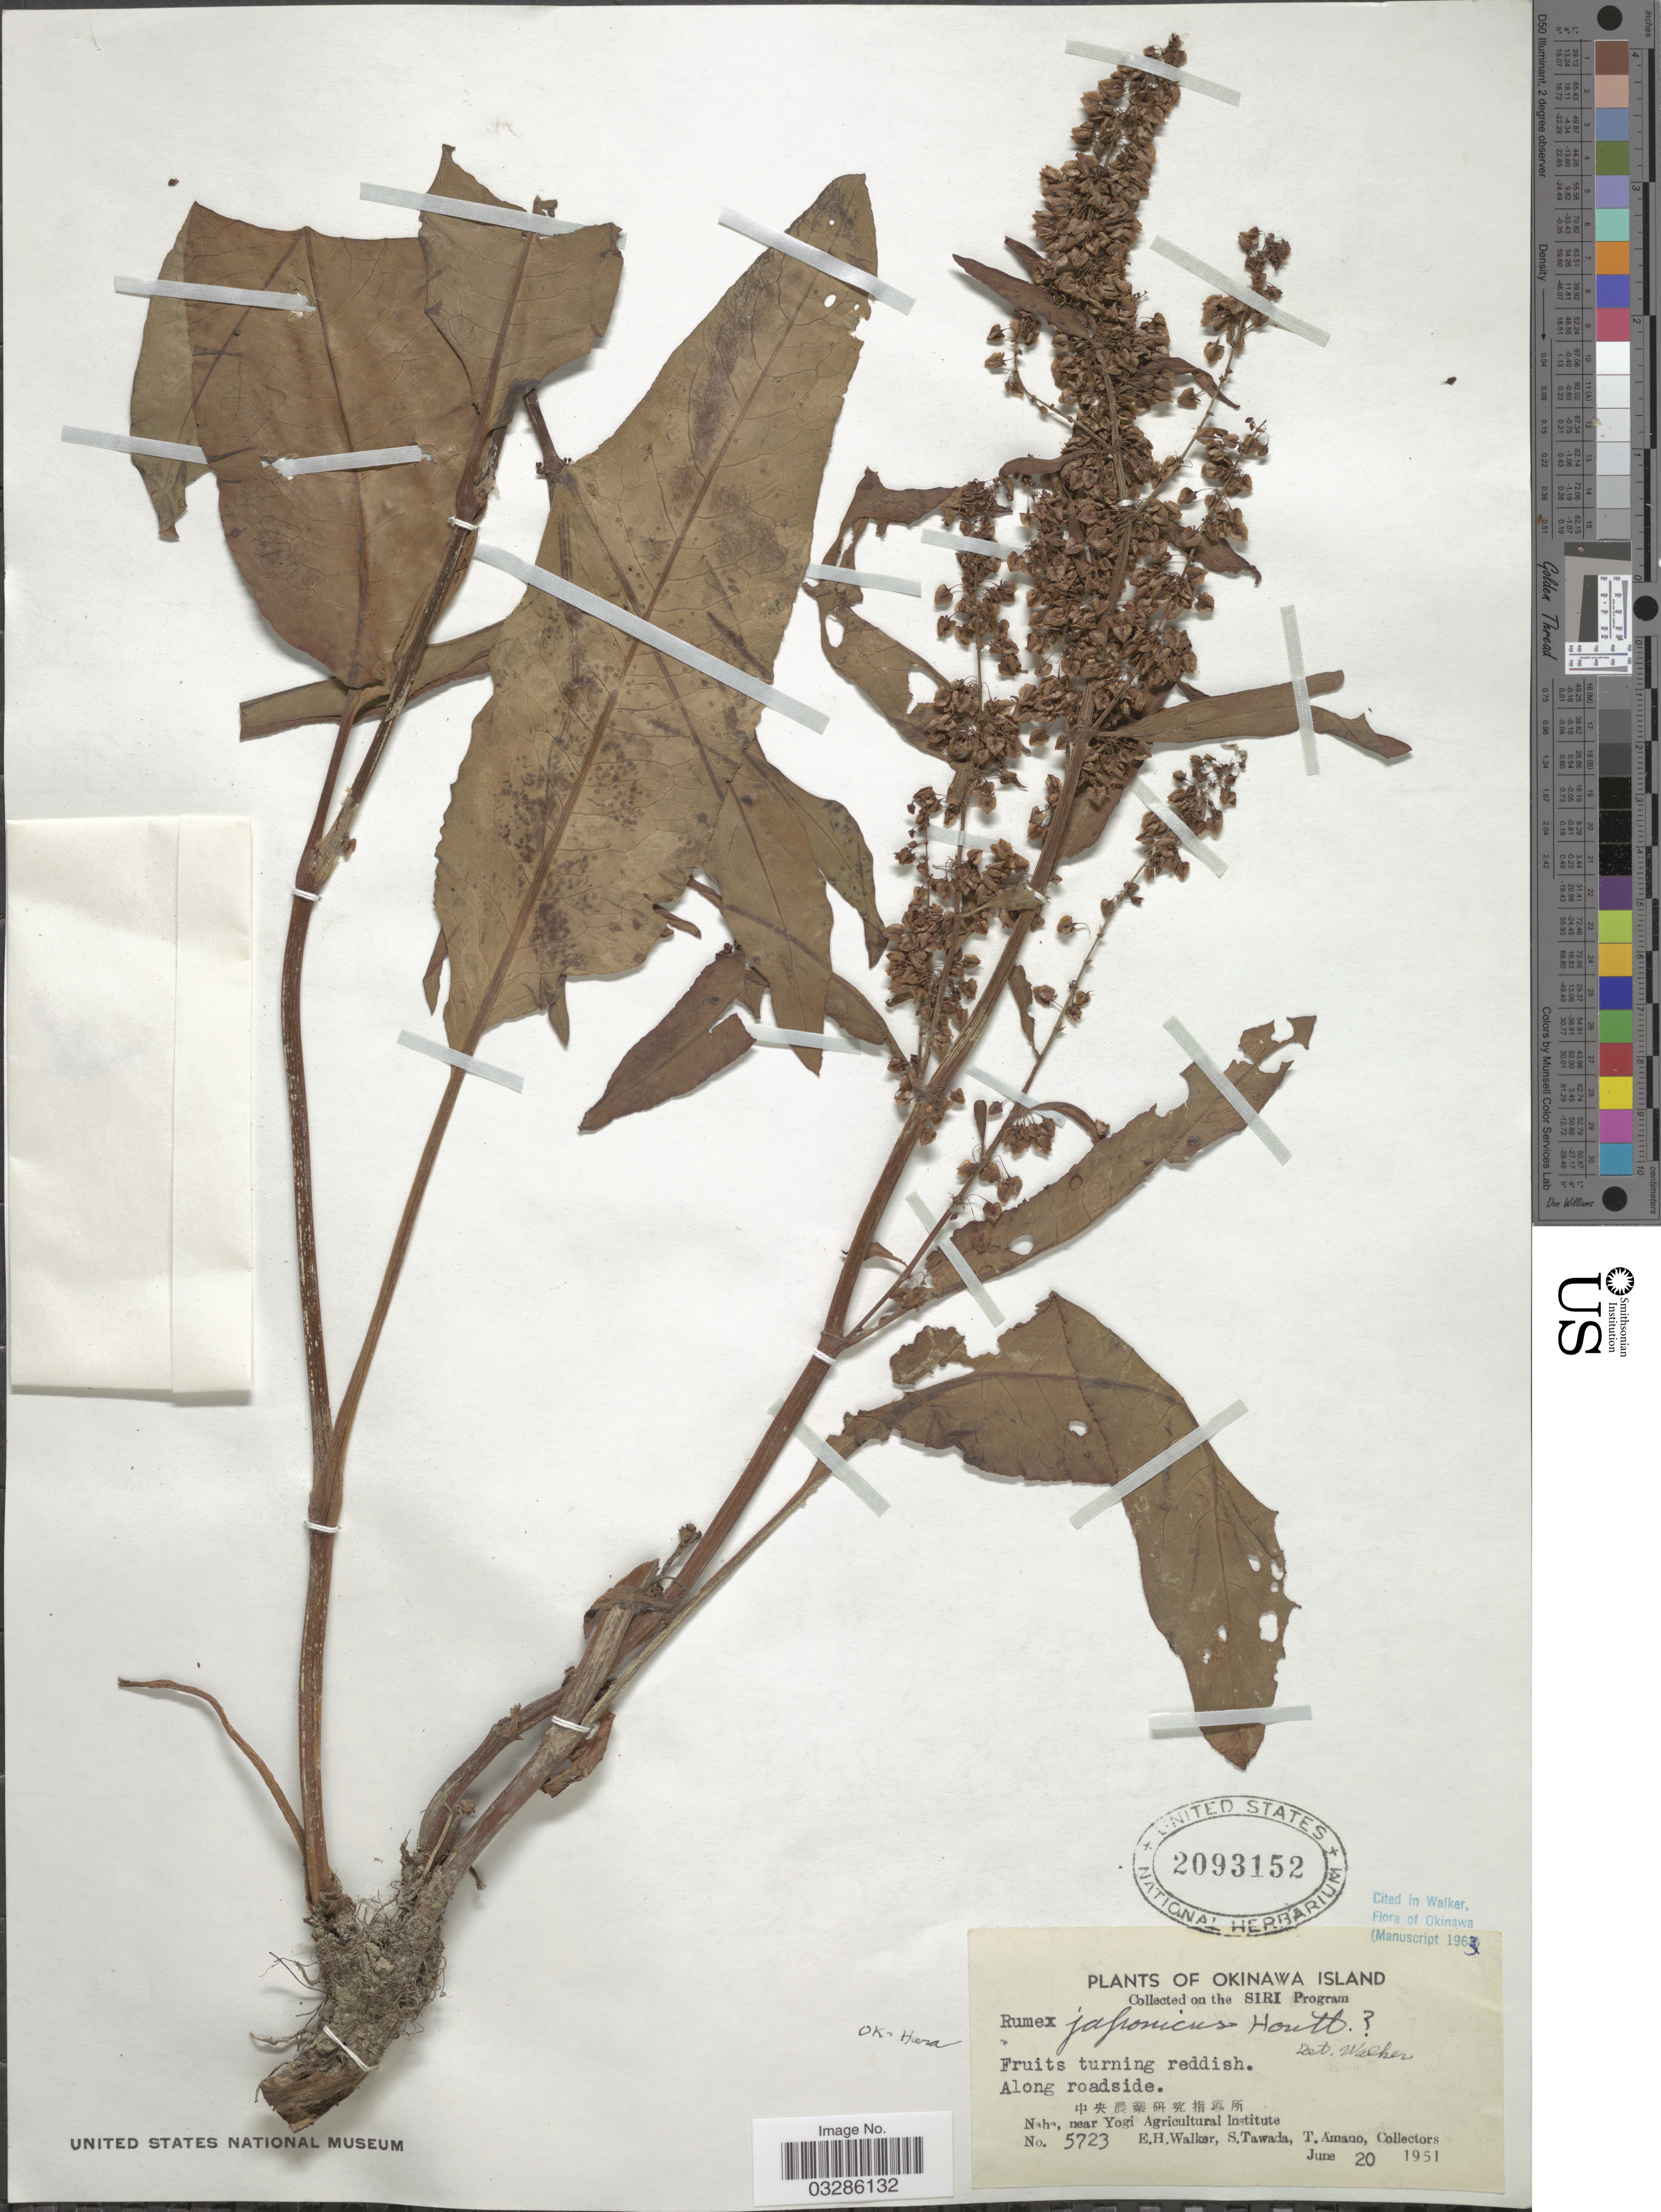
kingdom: Plantae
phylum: Tracheophyta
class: Magnoliopsida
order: Caryophyllales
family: Polygonaceae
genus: Rumex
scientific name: Rumex japonicus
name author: Houtt.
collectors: E. H. Walker, S. Tawada & T. Amano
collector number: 5723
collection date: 1951-06-20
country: Japan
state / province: Okinawa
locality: Okinawa Island. Along roadside. Naha, near Yogi Agricultural Institute.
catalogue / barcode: US 2093152